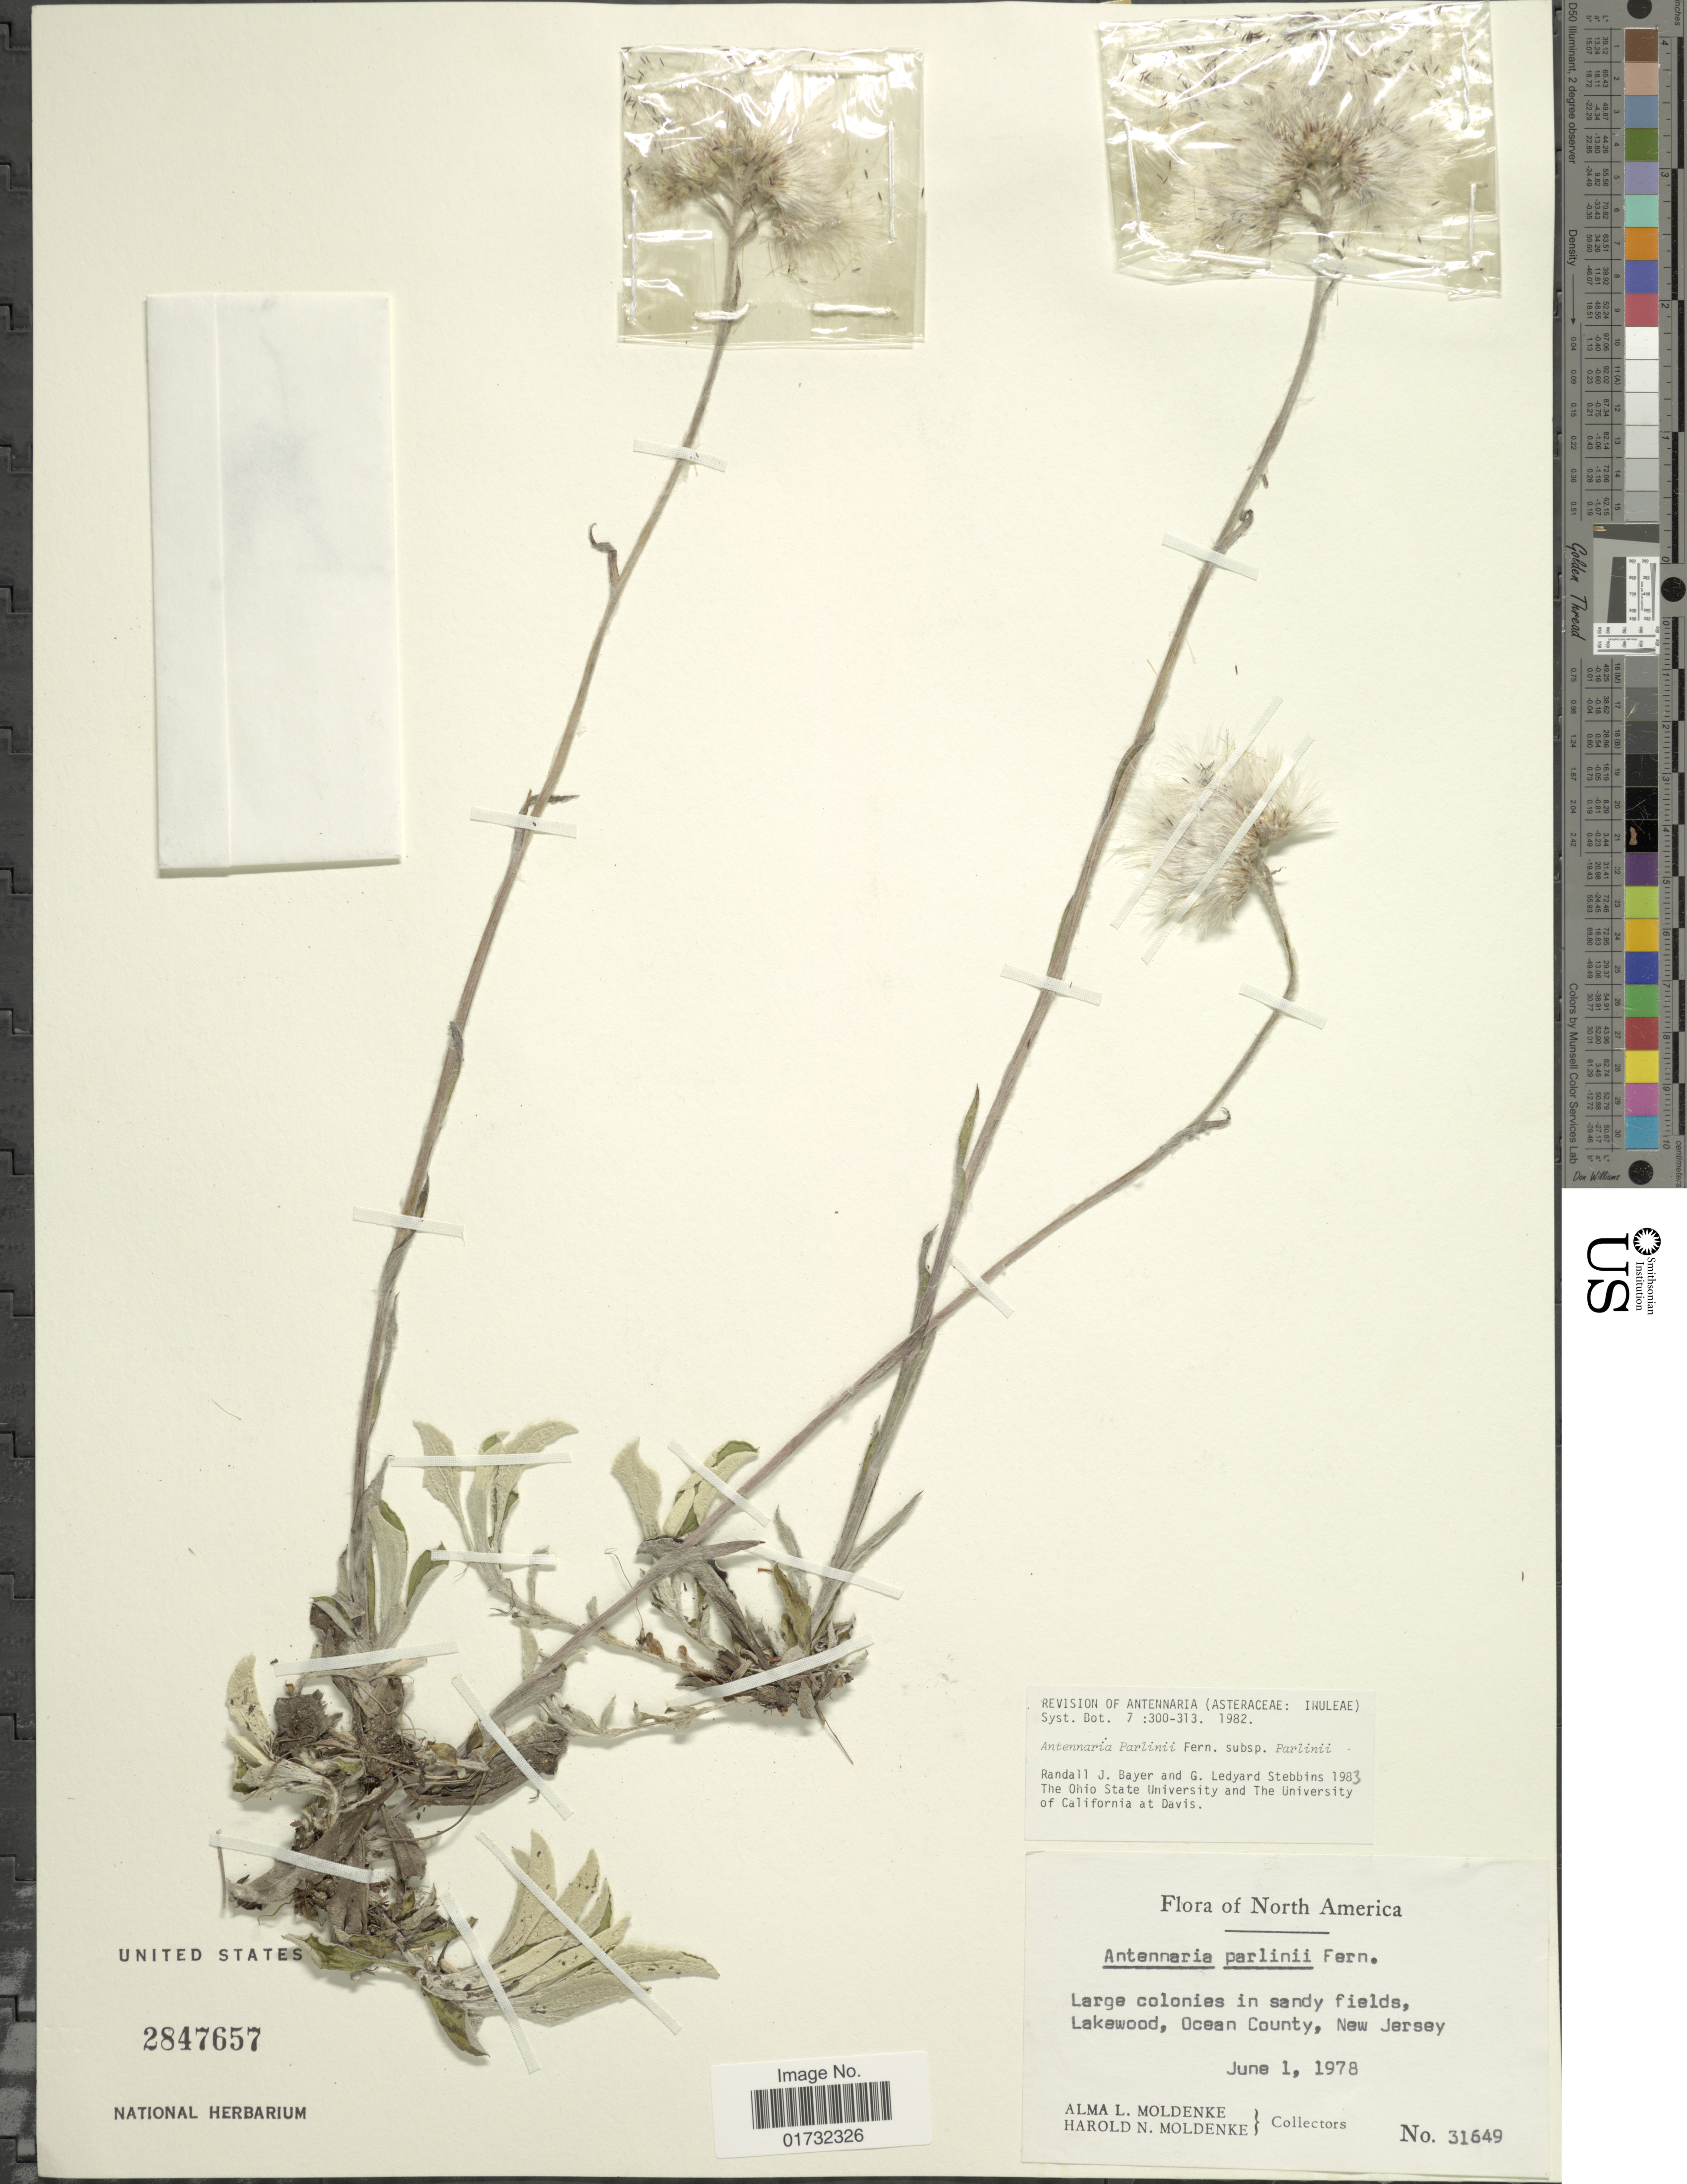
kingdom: Plantae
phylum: Tracheophyta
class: Magnoliopsida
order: Asterales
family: Asteraceae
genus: Antennaria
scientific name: Antennaria parlinii subsp. parlinii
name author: Fernald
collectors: A. L. Moldenke & H. N. Moldenke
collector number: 31649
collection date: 1978-06-01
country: United States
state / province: New Jersey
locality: Lakewood, Ocean County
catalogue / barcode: US 2847657